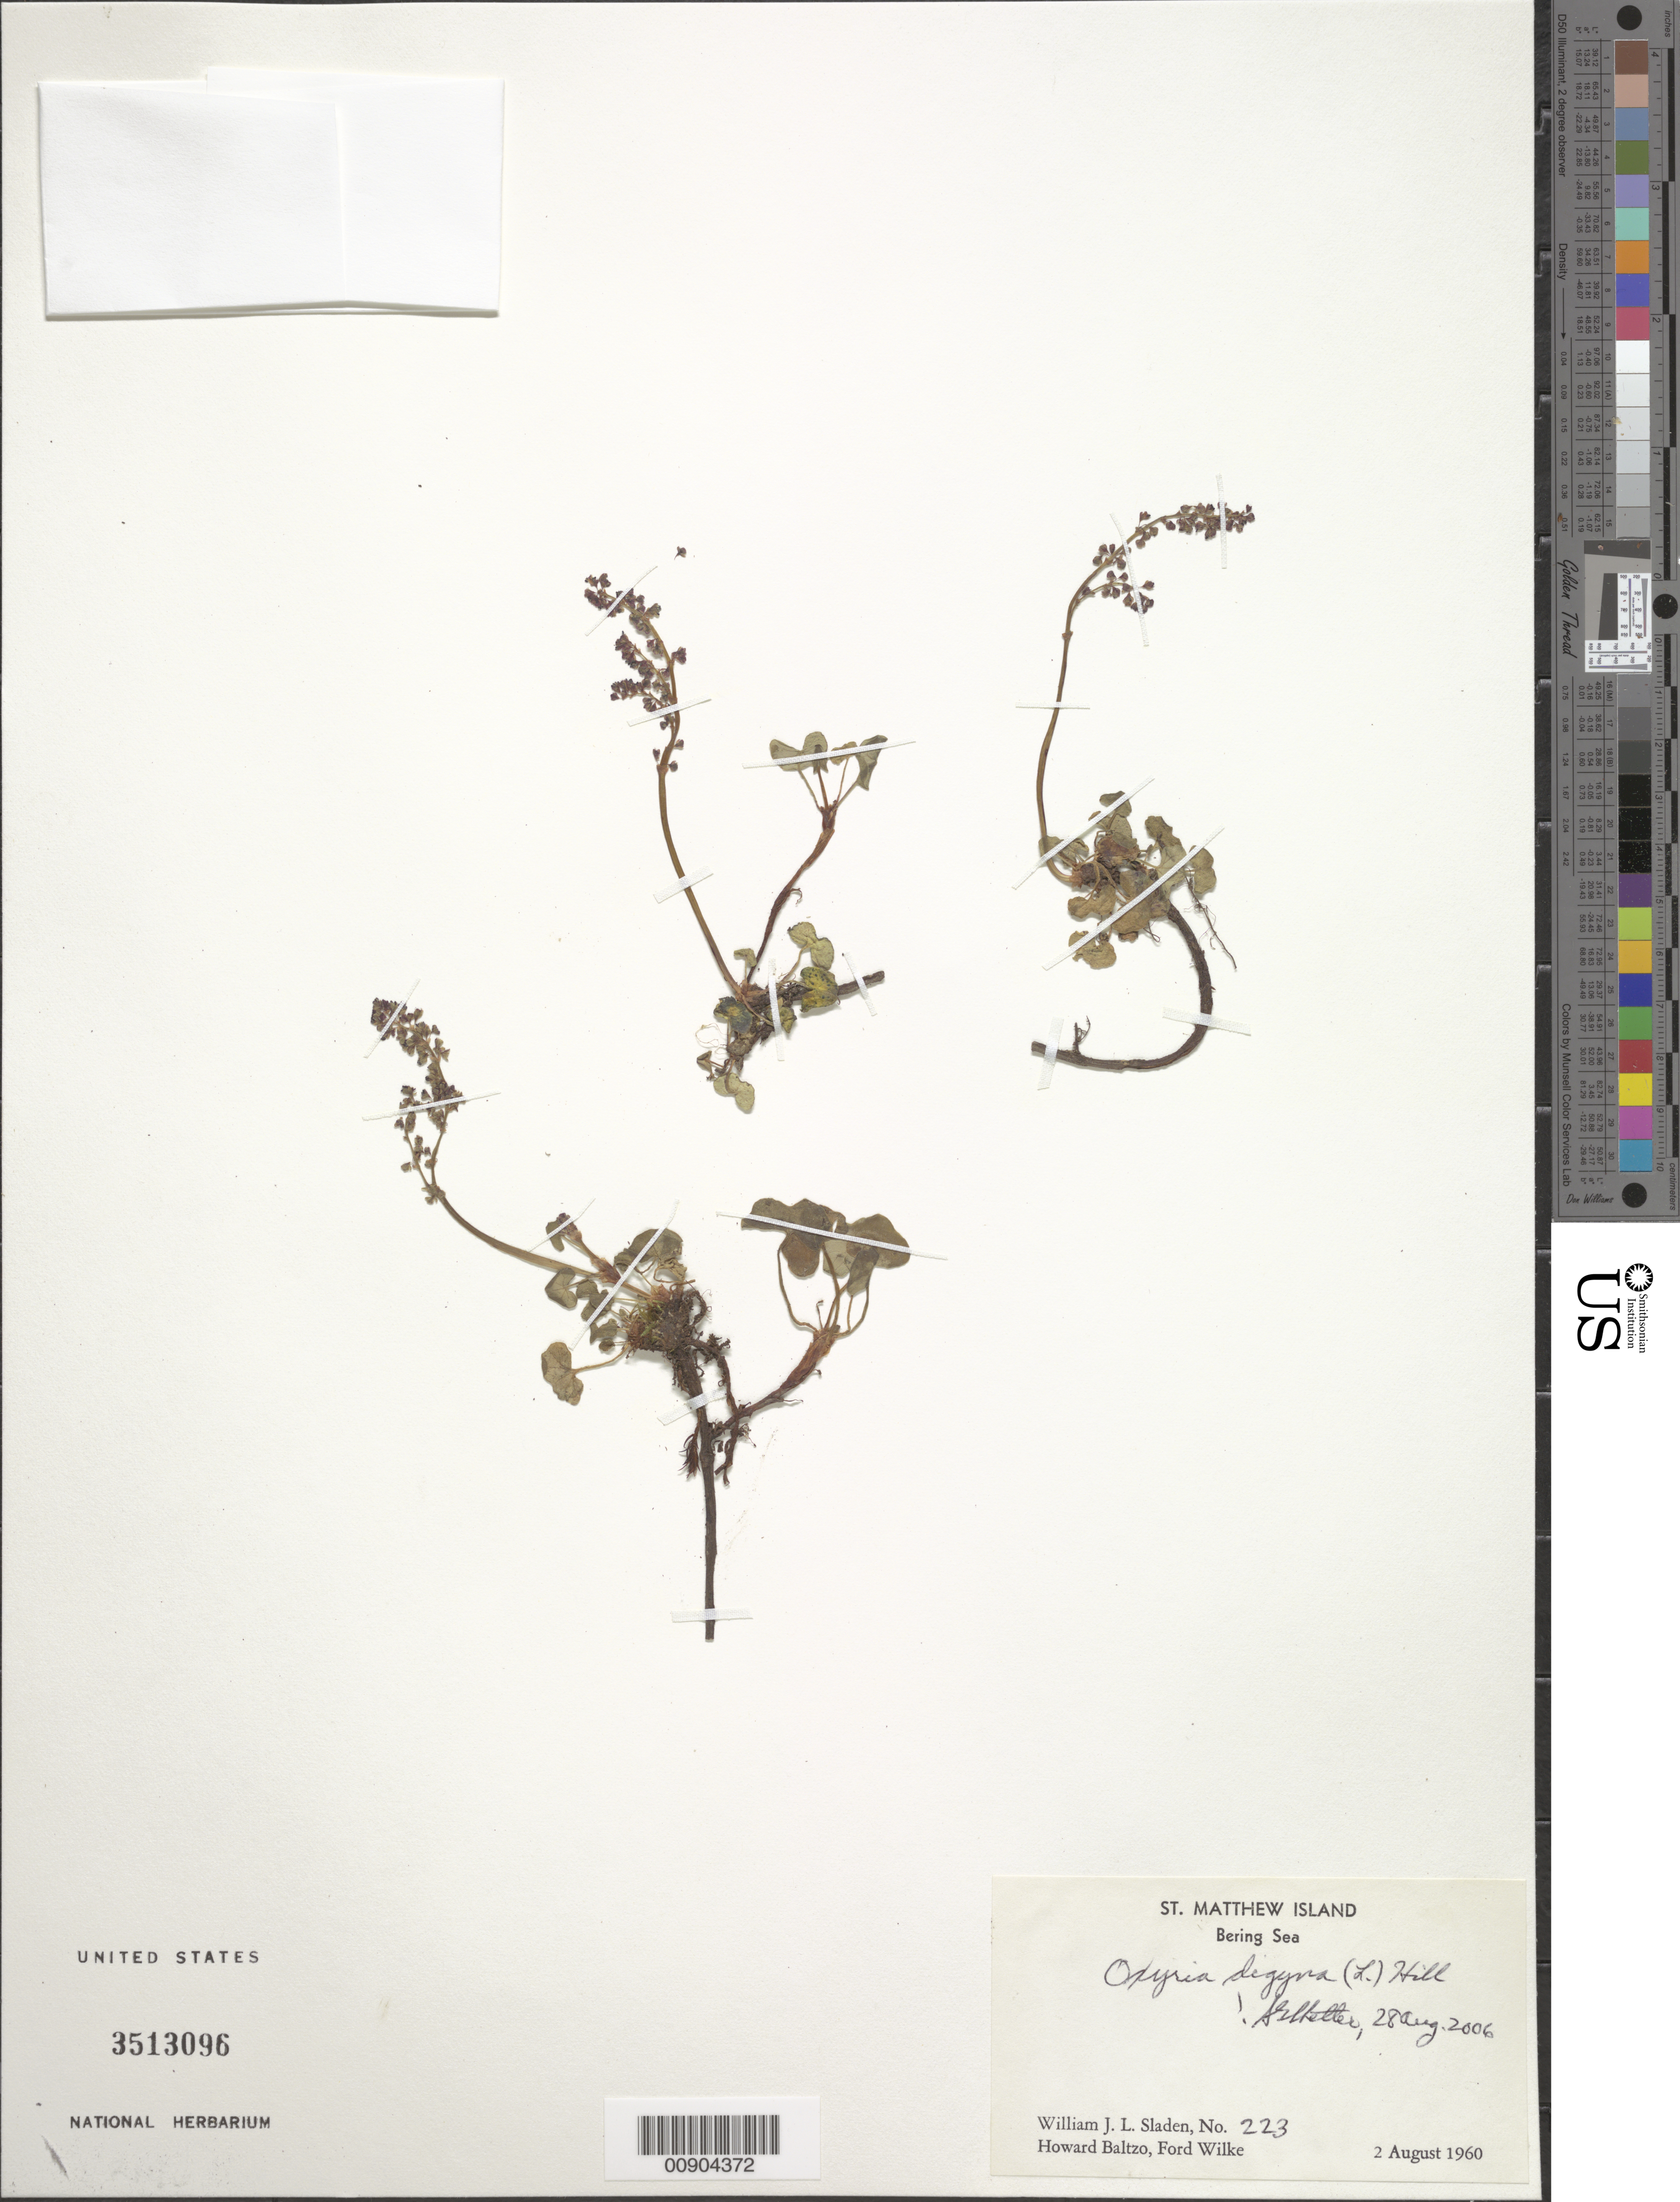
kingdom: Plantae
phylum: Tracheophyta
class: Magnoliopsida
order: Caryophyllales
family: Polygonaceae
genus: Oxyria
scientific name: Oxyria digyna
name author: (L.) Hill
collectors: W. Sladen, H. Baltzo & F. Wilke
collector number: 223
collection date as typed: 02 Aug 1960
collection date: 1960-08-02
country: United States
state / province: Alaska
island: St. Matthew Island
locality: St. Matthew Island, Bering Sea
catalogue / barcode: US 3503096